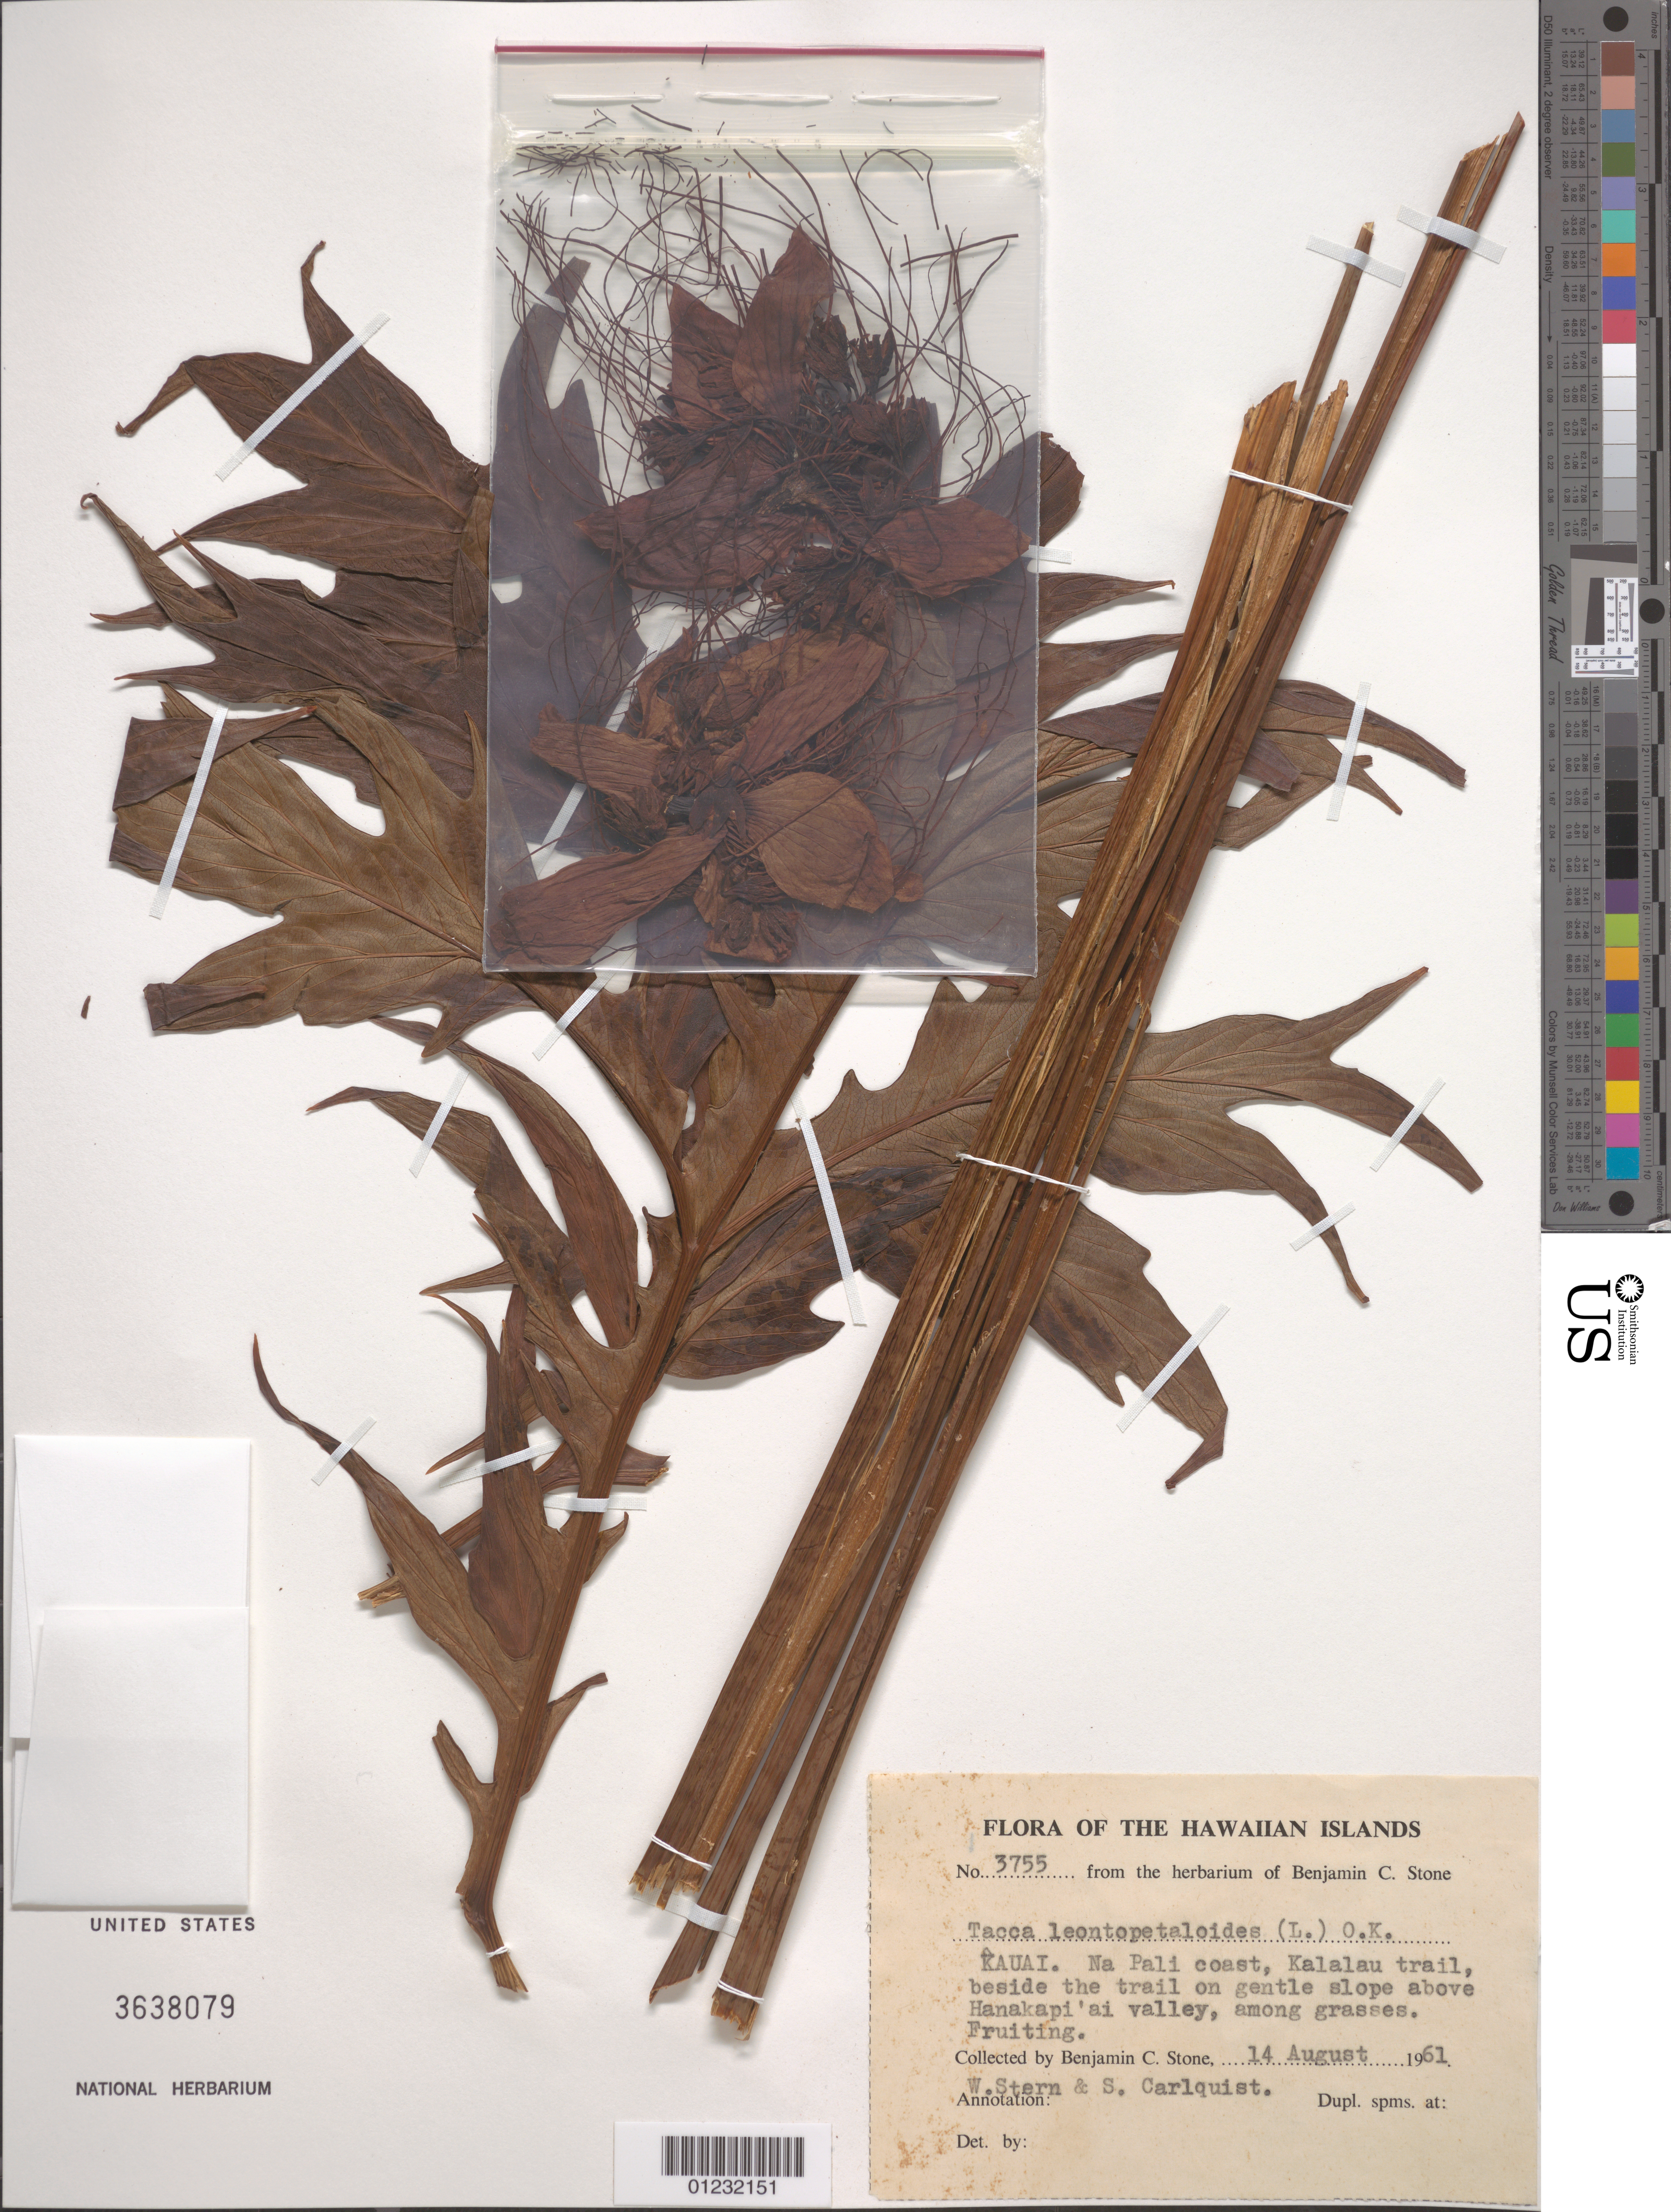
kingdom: Plantae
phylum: Tracheophyta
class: Liliopsida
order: Dioscoreales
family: Dioscoreaceae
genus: Tacca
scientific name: Tacca leontopetaloides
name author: (L.) Kuntze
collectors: B. C. Stone, W. Stern & S. Carlquist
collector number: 3755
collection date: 1961-08-14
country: United States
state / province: Hawaii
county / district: Kauai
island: Kaua'i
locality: Kauai. Na Pali coast, Kalalau trail, above Hanakapi'ai Valley.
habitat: Beside the trail on gentle slope.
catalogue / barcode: US 3638079